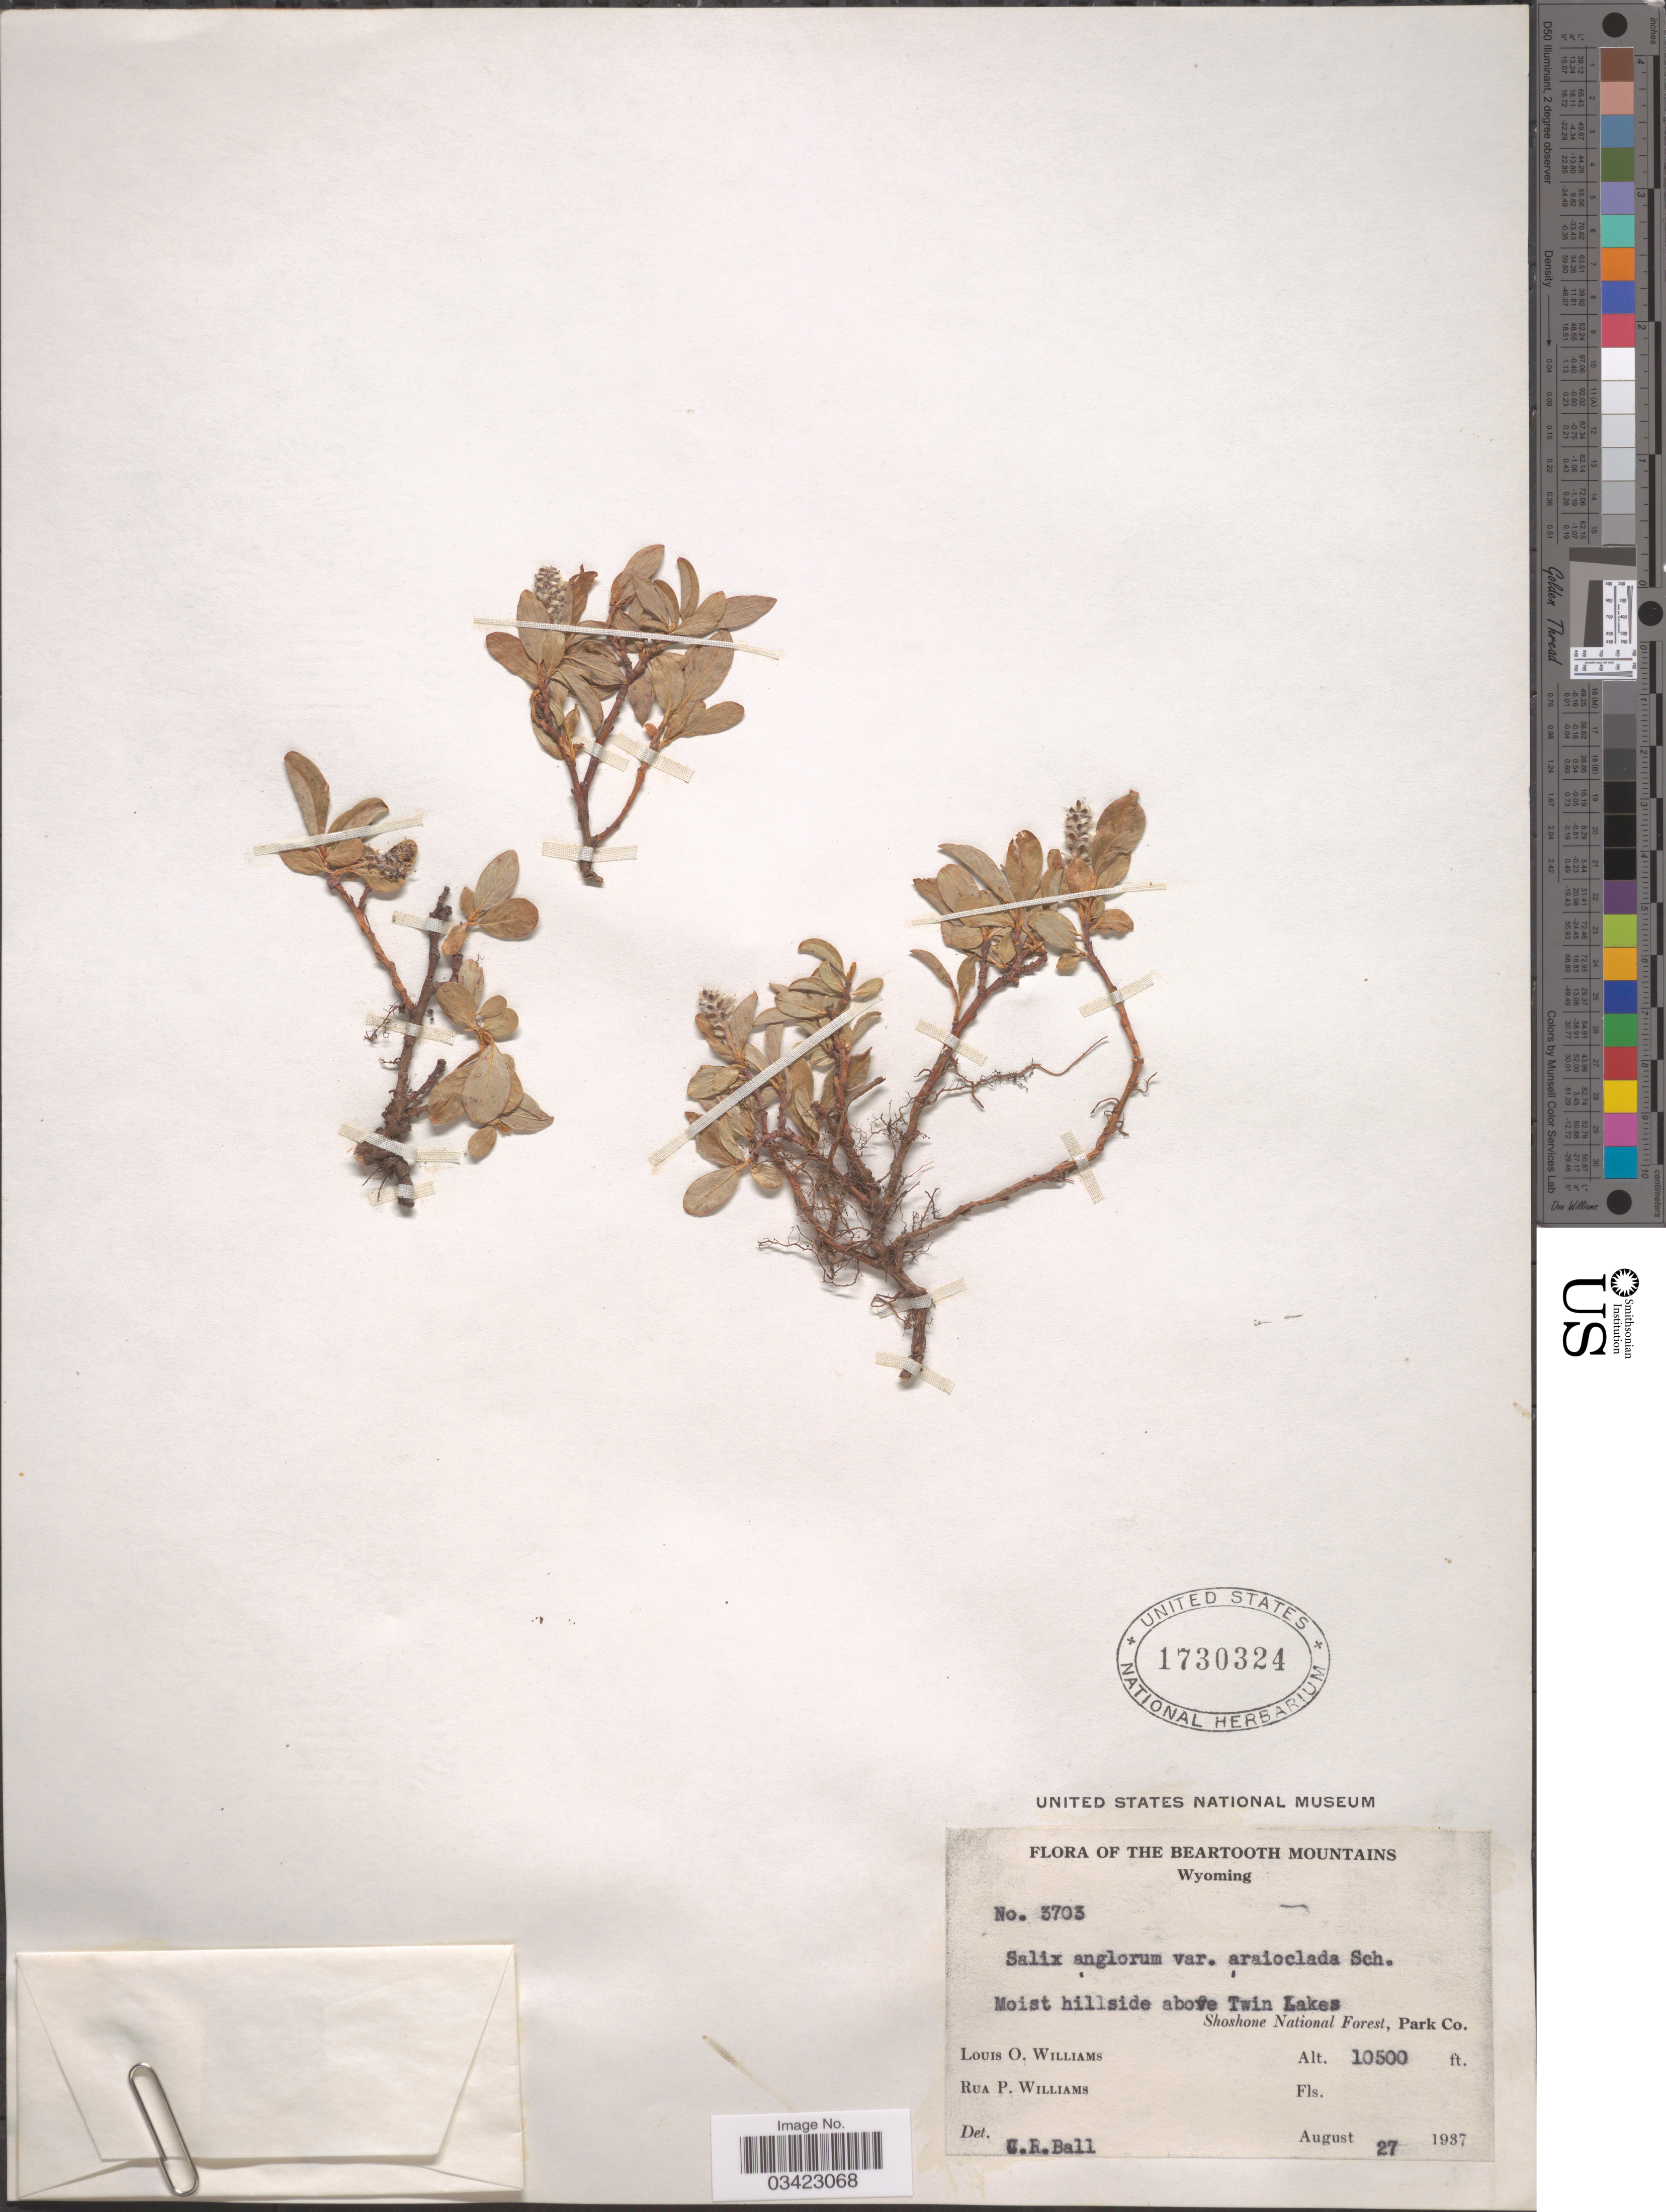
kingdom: Plantae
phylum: Tracheophyta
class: Magnoliopsida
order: Malpighiales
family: Salicaceae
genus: Salix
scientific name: Salix anglorum var. araioclada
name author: C.K. Schneid.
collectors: L. O. Williams & R. P. Williams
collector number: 3703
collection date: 1937-08-27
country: United States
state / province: Wyoming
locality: The Beartooth Mountains. Above Twin Lakes. Shoshone National Forest, Park Co.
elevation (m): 3200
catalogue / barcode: US 1730324